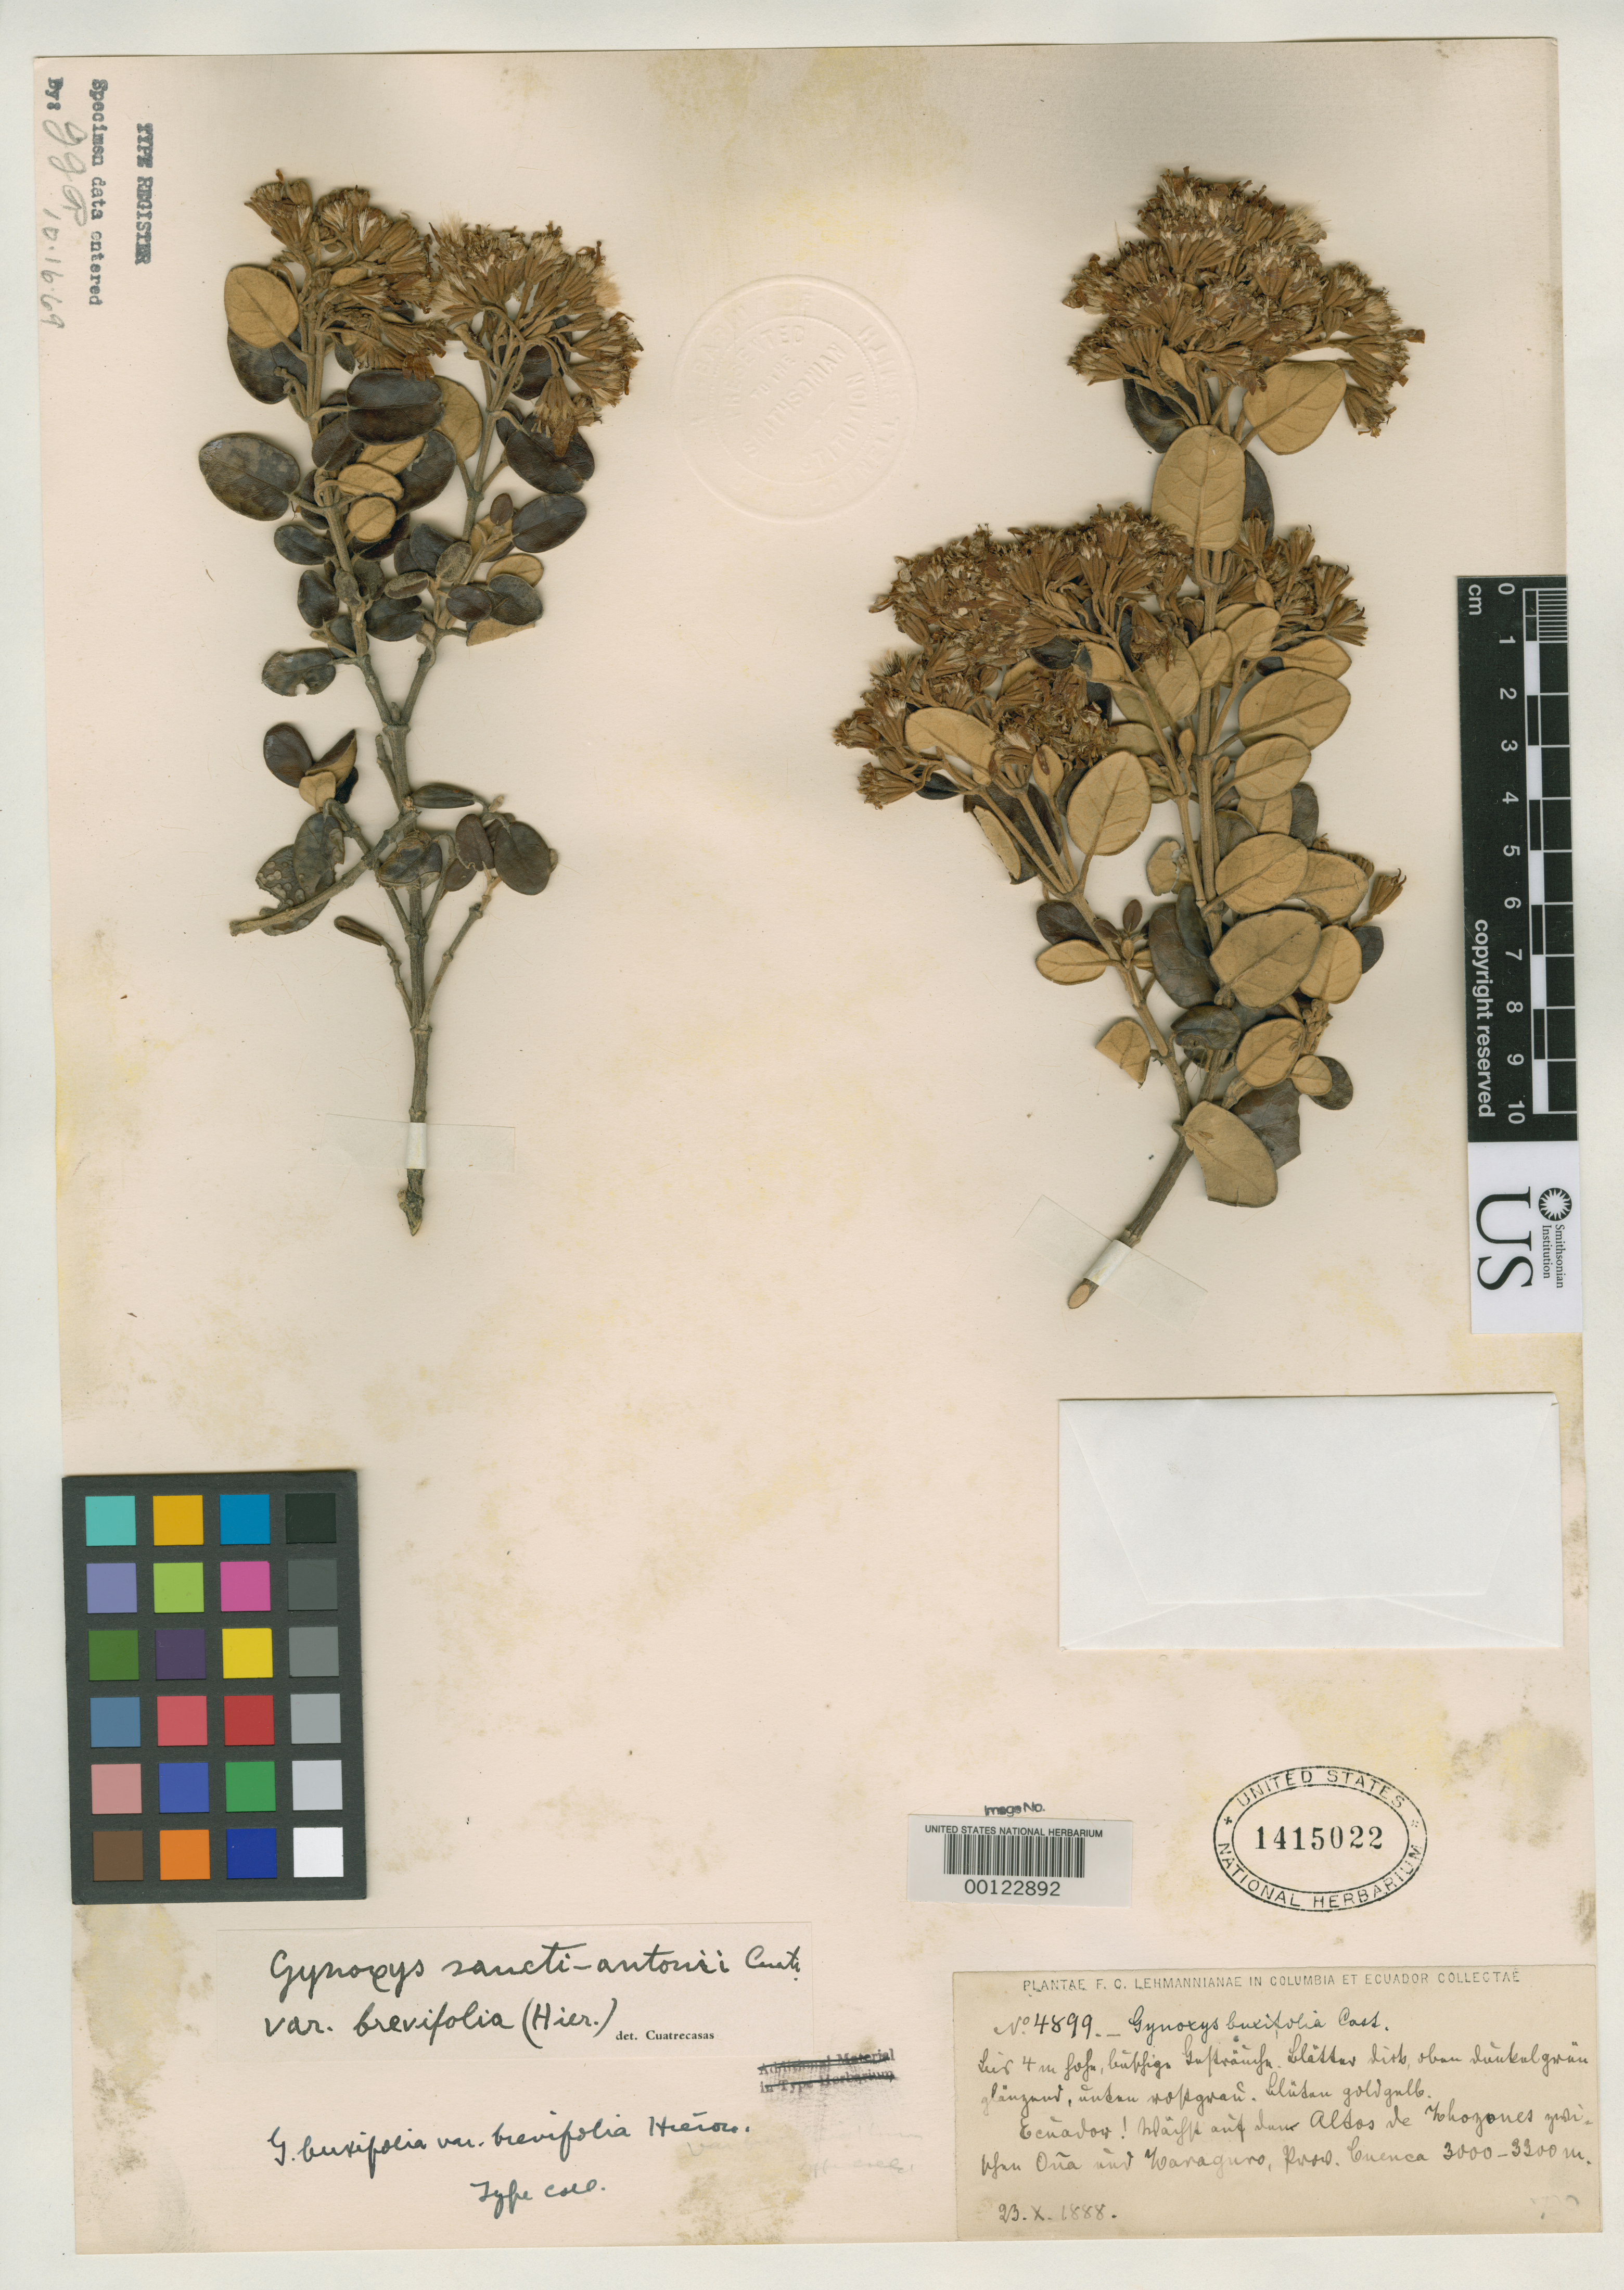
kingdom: Plantae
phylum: Tracheophyta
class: Magnoliopsida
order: Asterales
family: Asteraceae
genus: Gynoxys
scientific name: Gynoxys buxifolia var. brevifolia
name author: Hieron.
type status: Isotype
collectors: F. C. Lehmann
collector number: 4899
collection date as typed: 23 Oct 1888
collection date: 1888-10-23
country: Ecuador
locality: Alsos de ZoghUnes, Una & Zaraguro.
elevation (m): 3000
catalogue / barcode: US 1415022